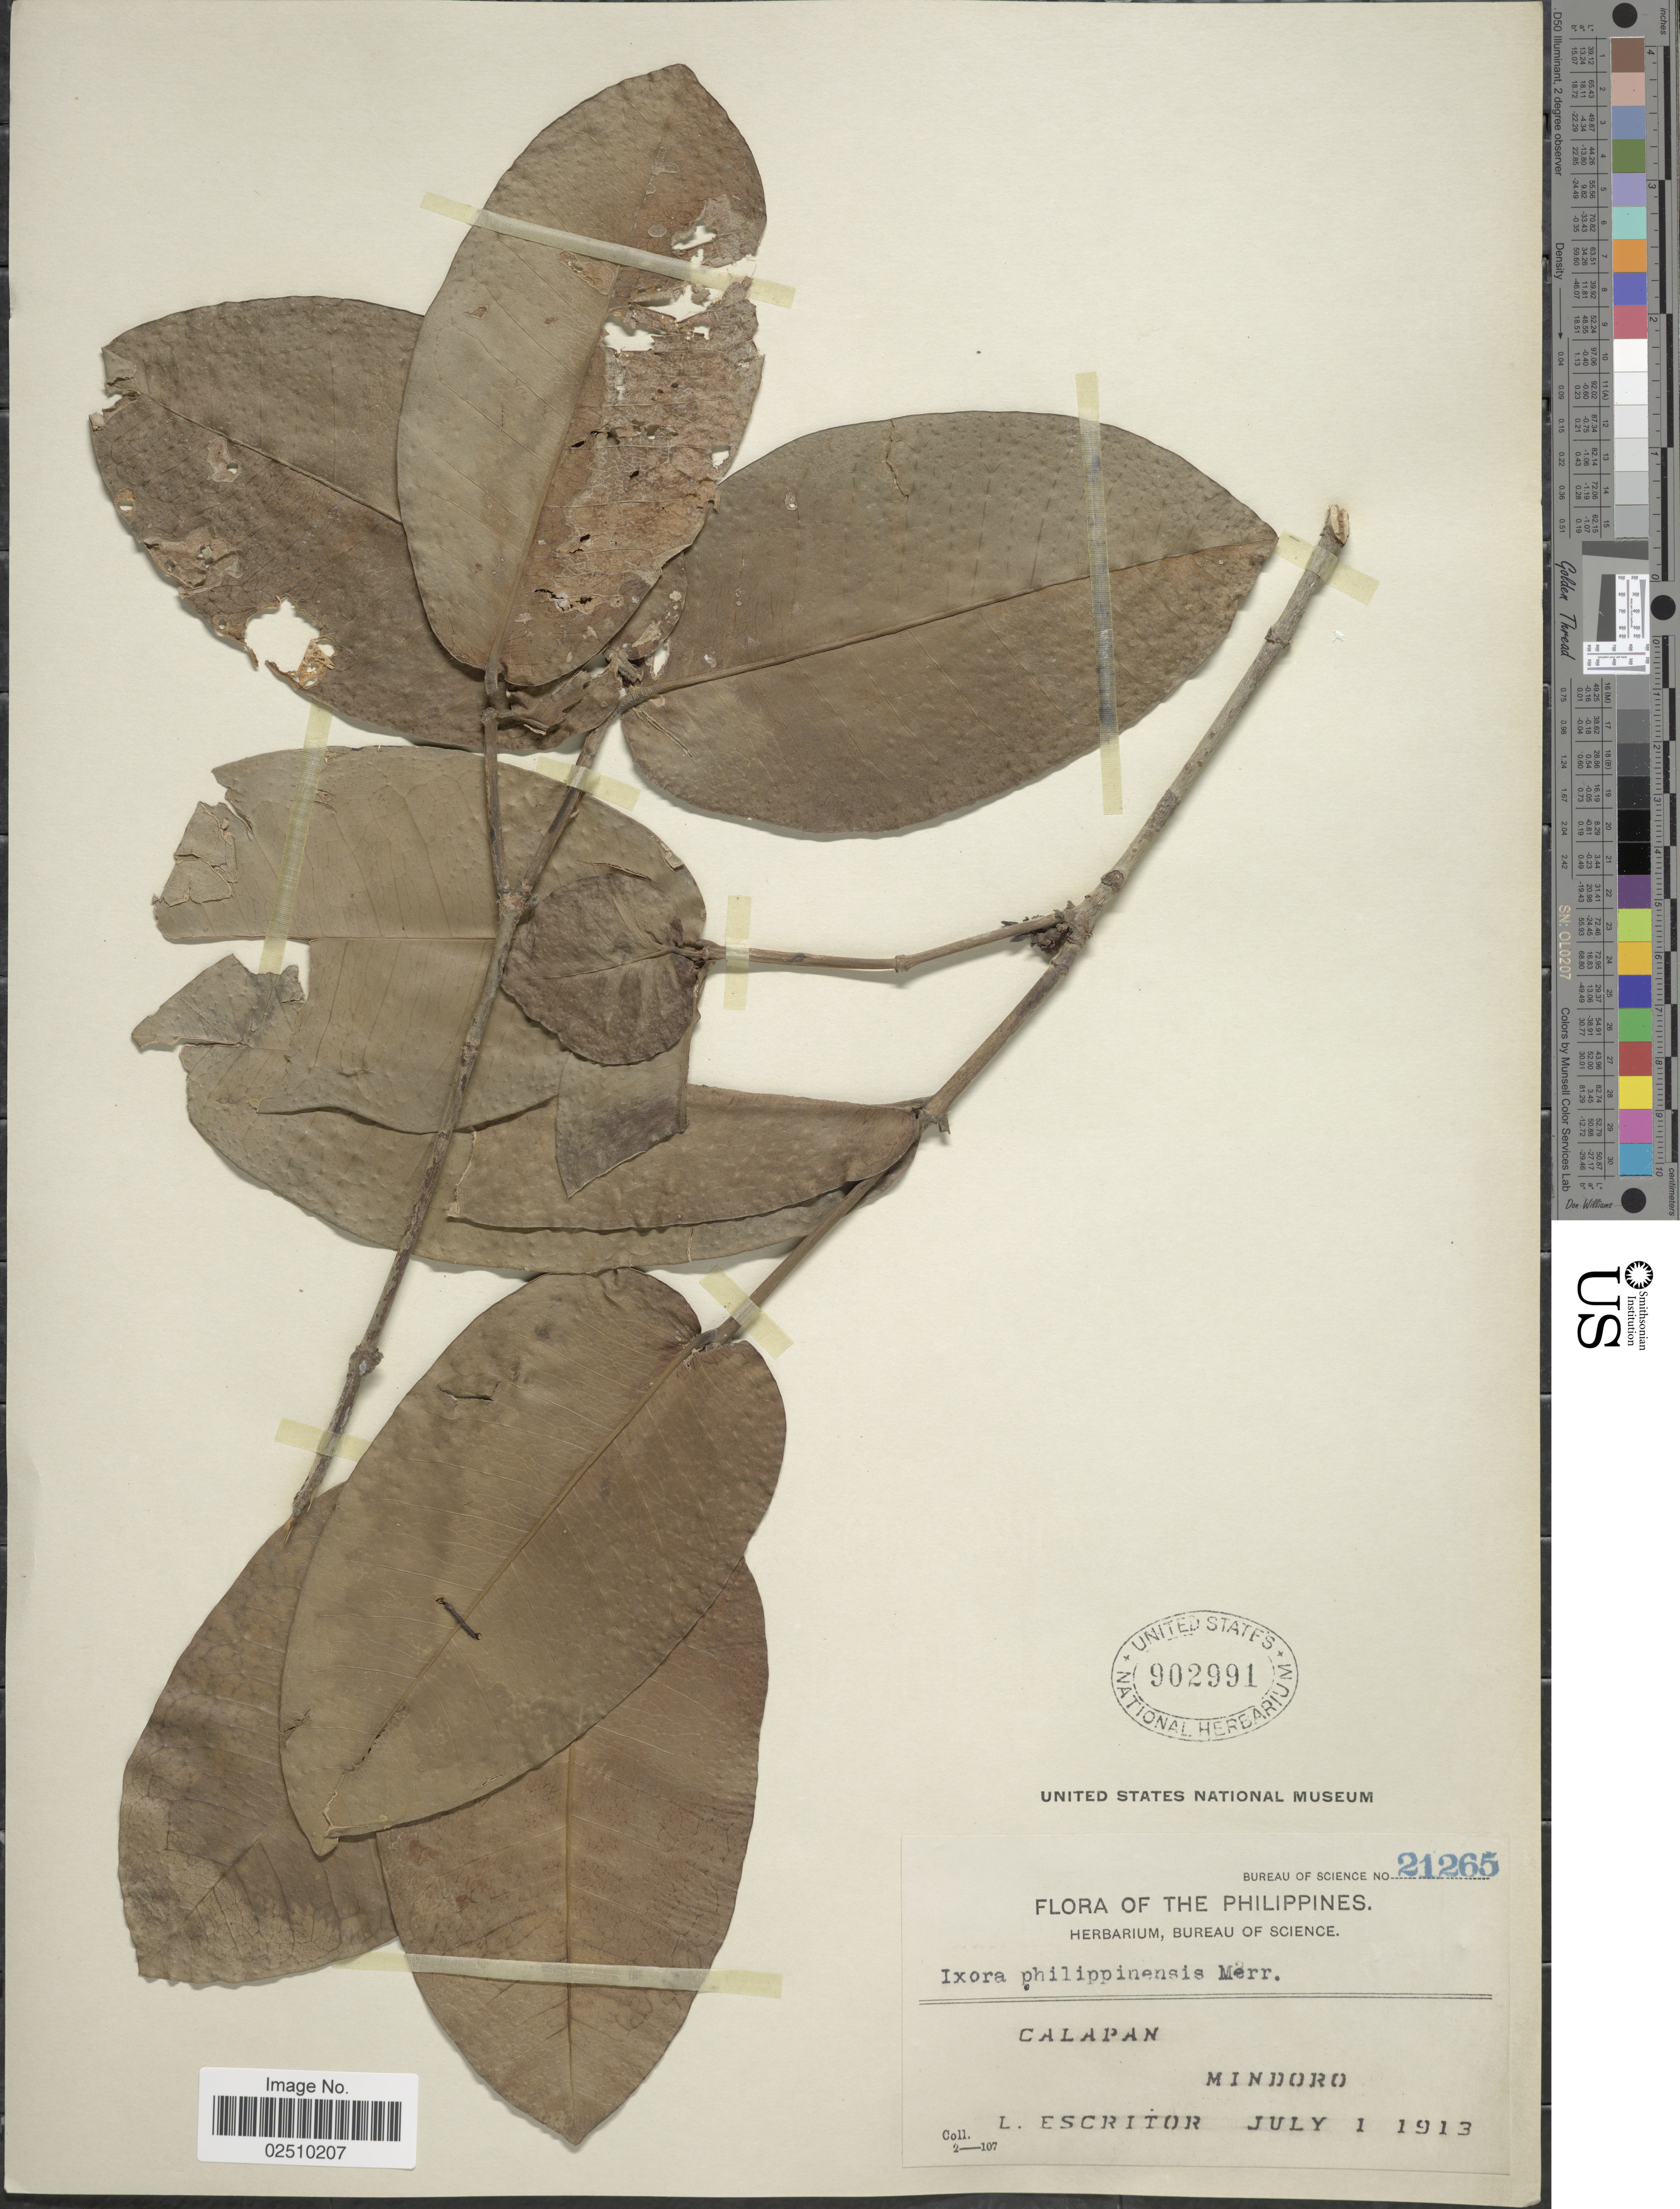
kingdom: Plantae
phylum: Tracheophyta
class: Magnoliopsida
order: Gentianales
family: Rubiaceae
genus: Ixora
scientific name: Ixora philippinensis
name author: Merr.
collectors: L. Escritor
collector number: Bureau of Science 21265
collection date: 1913-07-01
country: Philippines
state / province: Mimaropa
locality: Calapan, Mindoro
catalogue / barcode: US 902991